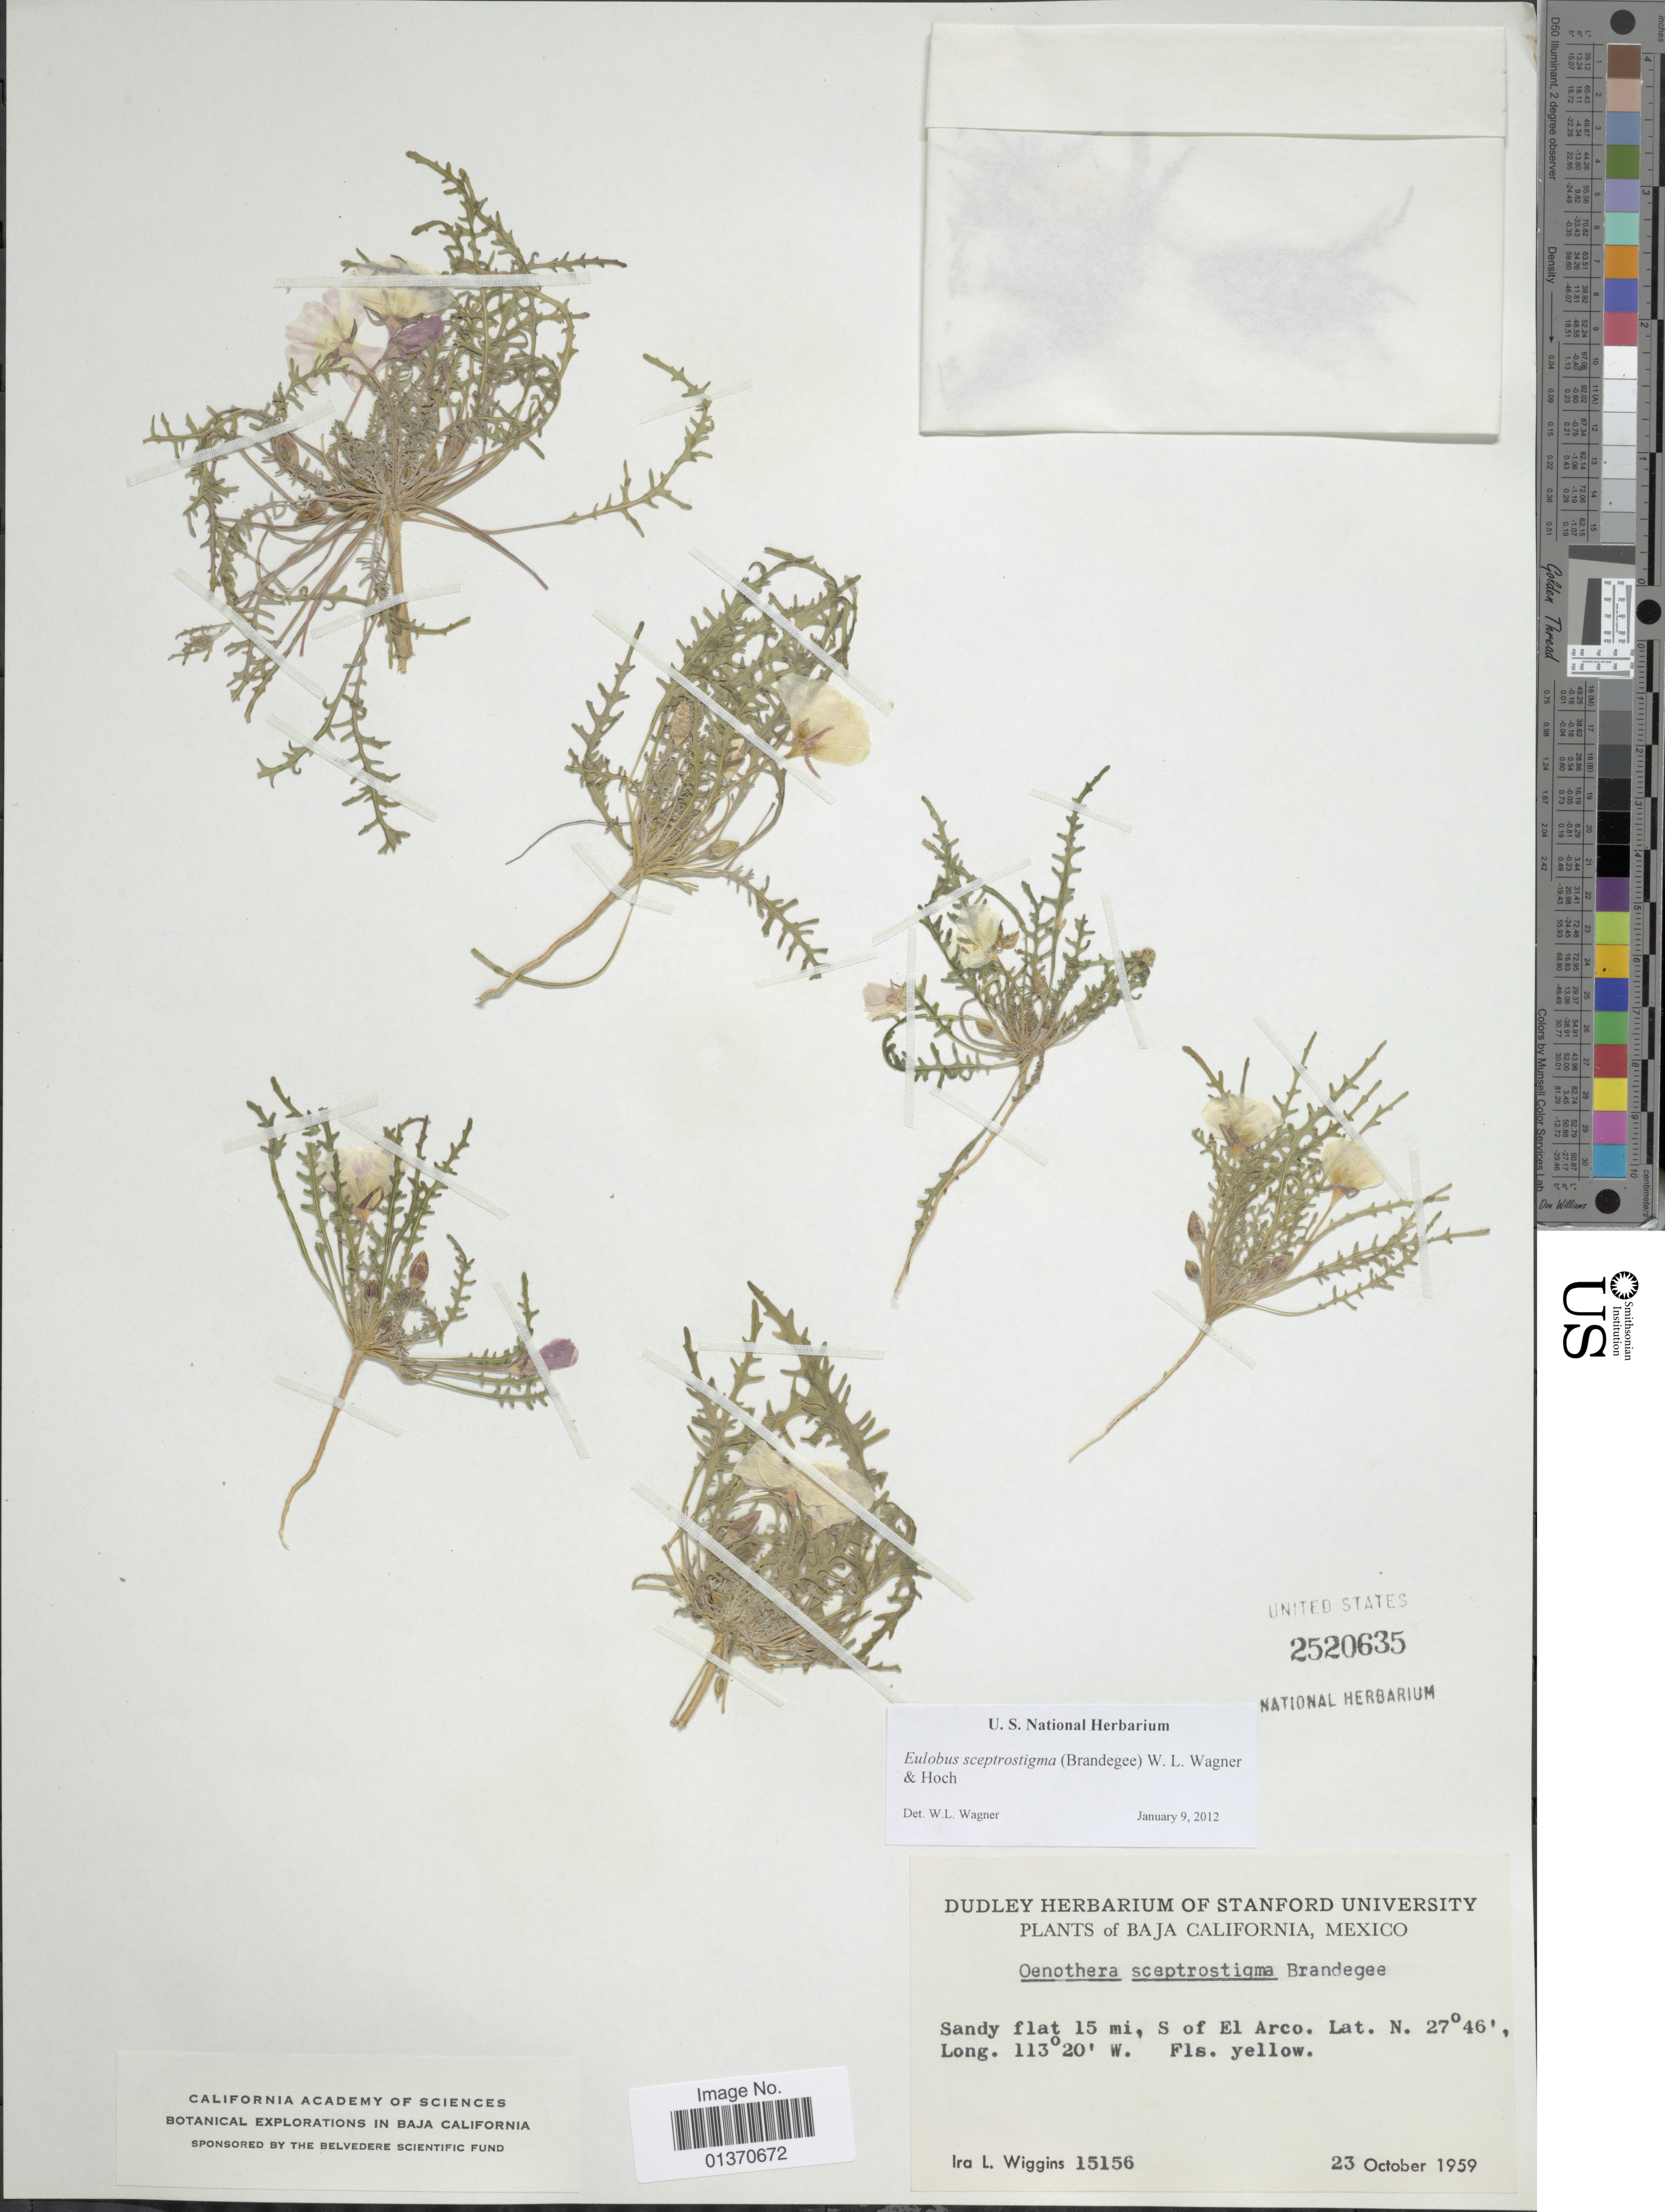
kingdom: Plantae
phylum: Tracheophyta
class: Magnoliopsida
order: Myrtales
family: Onagraceae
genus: Eulobus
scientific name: Eulobus sceptrostigma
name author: (Brandegee) W.L. Wagner & Hoch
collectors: I. L. Wiggins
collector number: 15156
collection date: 1959-10-23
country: Mexico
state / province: Baja California Sur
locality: Sandy flat 15 mi. S of El Arco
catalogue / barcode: US 2520635